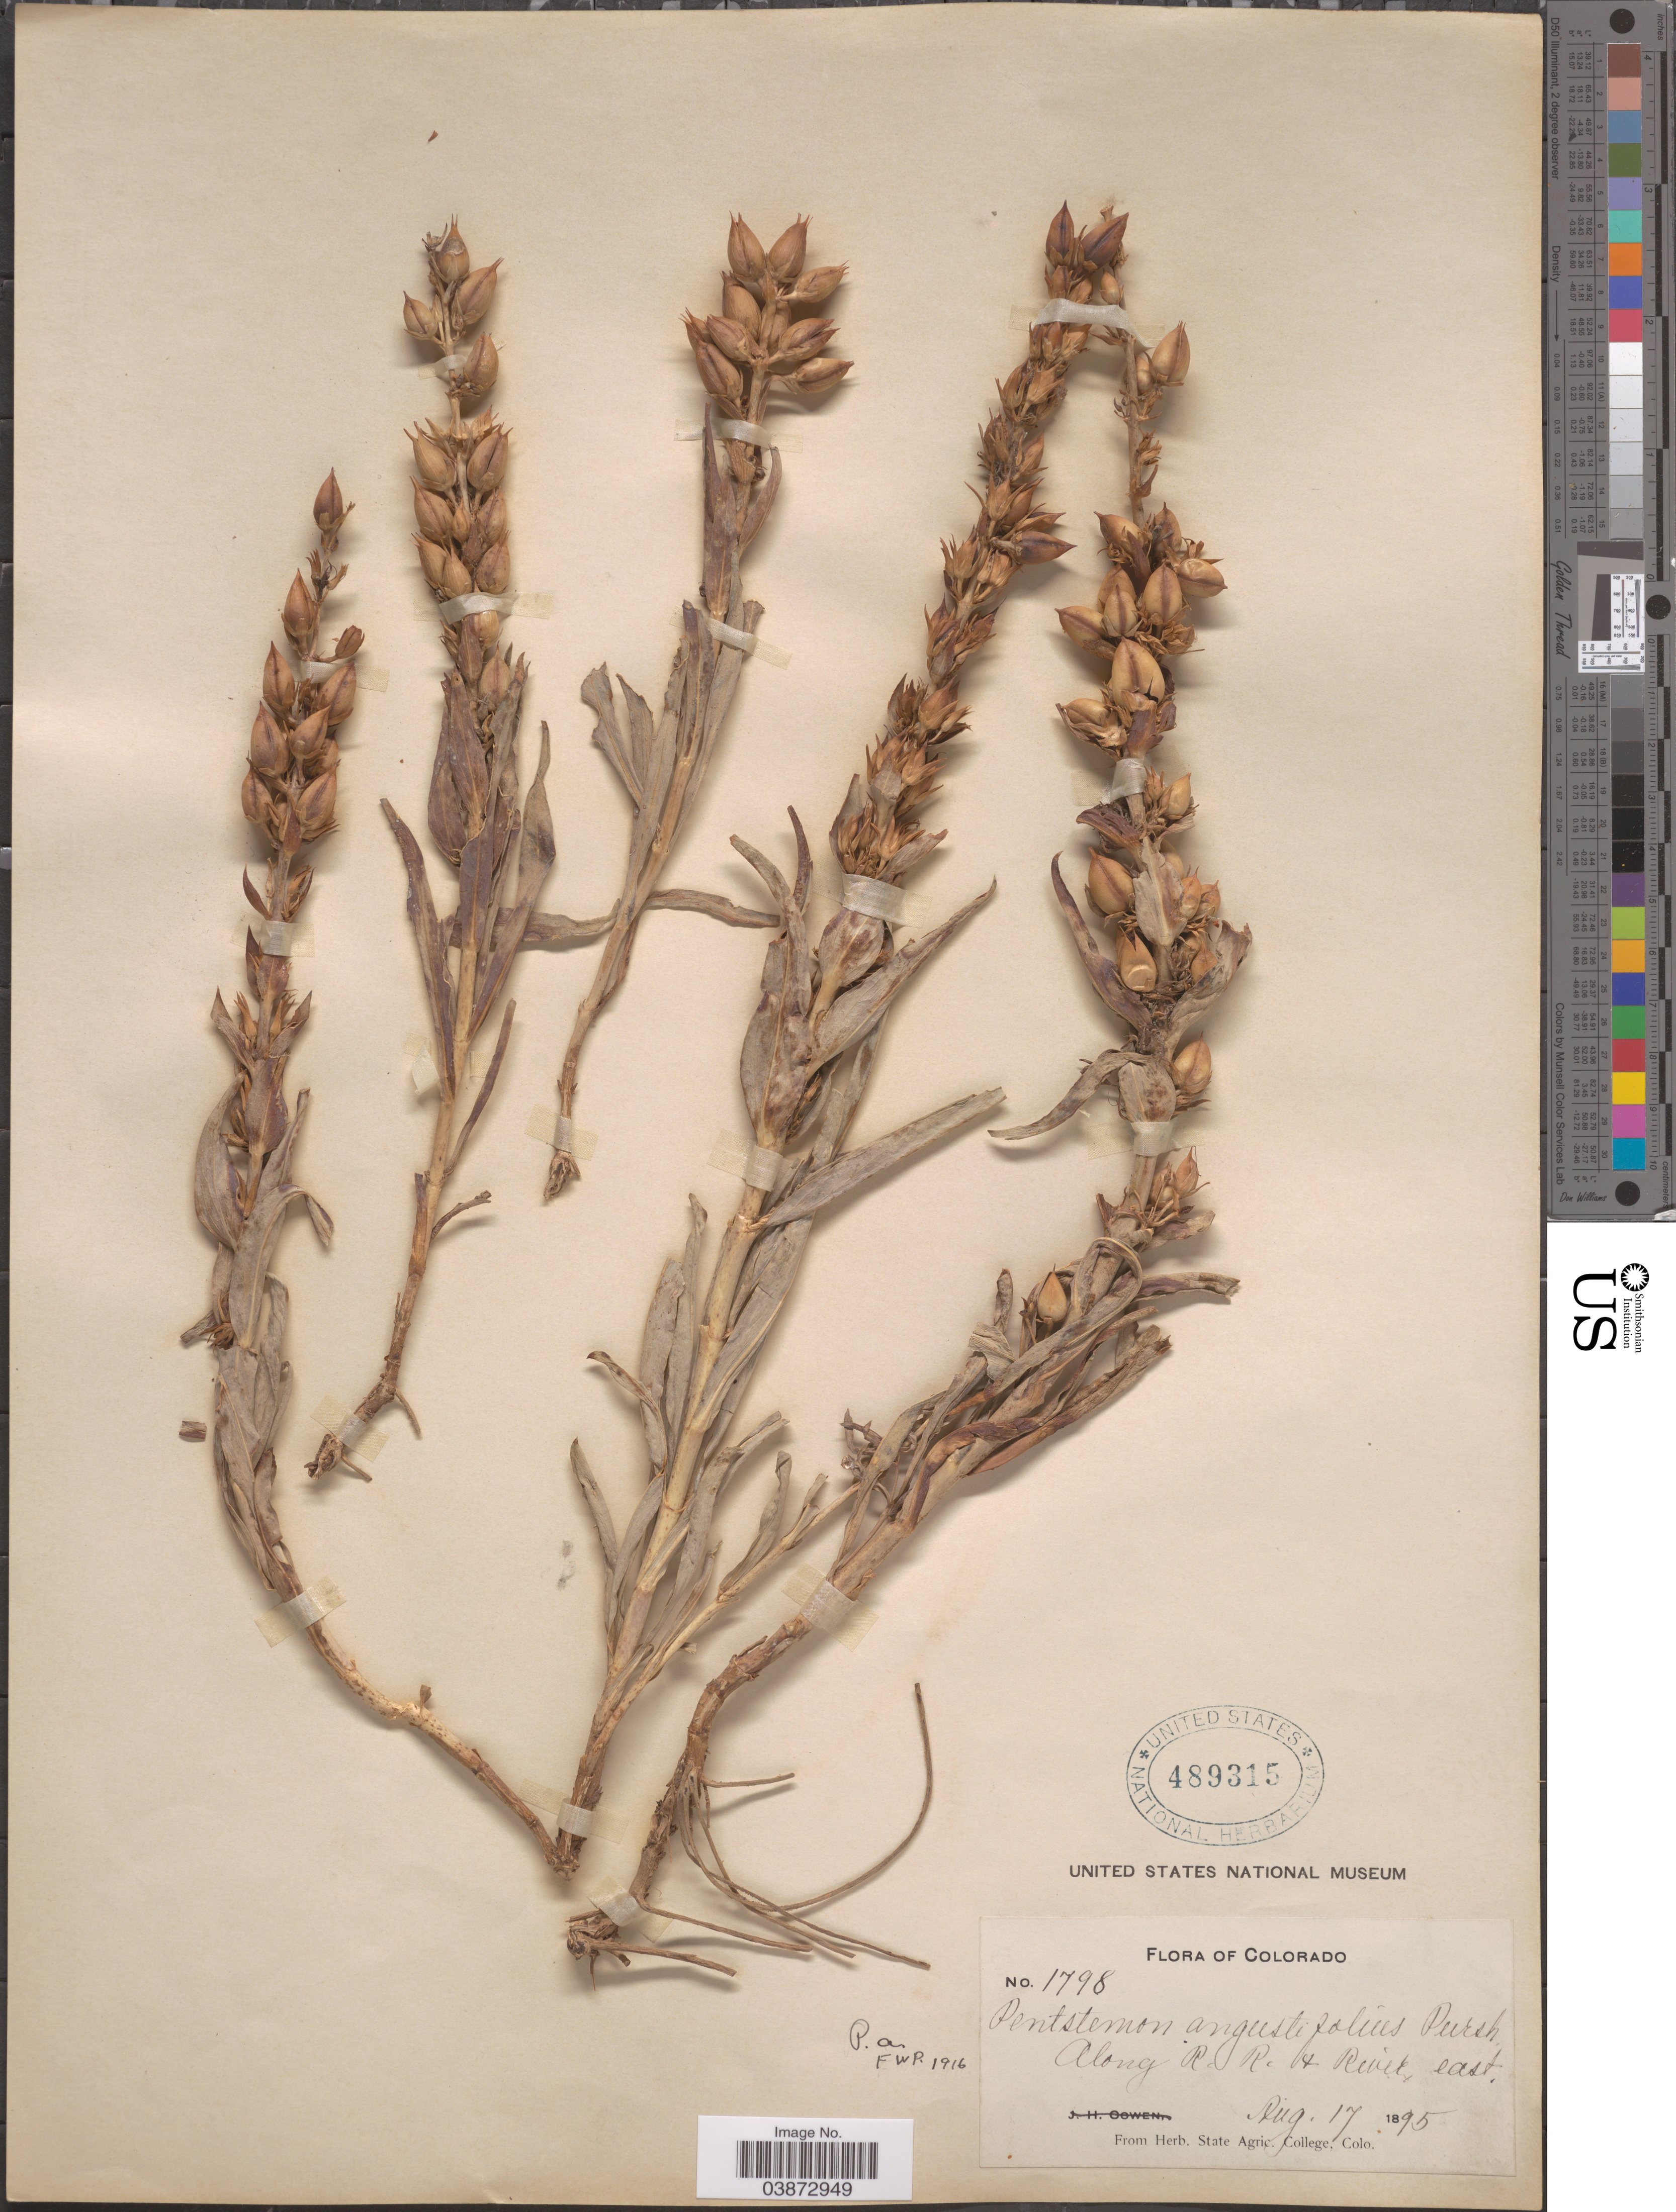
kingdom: Plantae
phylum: Tracheophyta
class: Magnoliopsida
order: Lamiales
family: Plantaginaceae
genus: Penstemon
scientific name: Penstemon angustifolius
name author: Nutt. ex Pursh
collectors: ex herb. State Agric. College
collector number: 1798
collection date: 1895-08-17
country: United States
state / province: Colorado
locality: Along R.R. River, east.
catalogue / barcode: US 489315